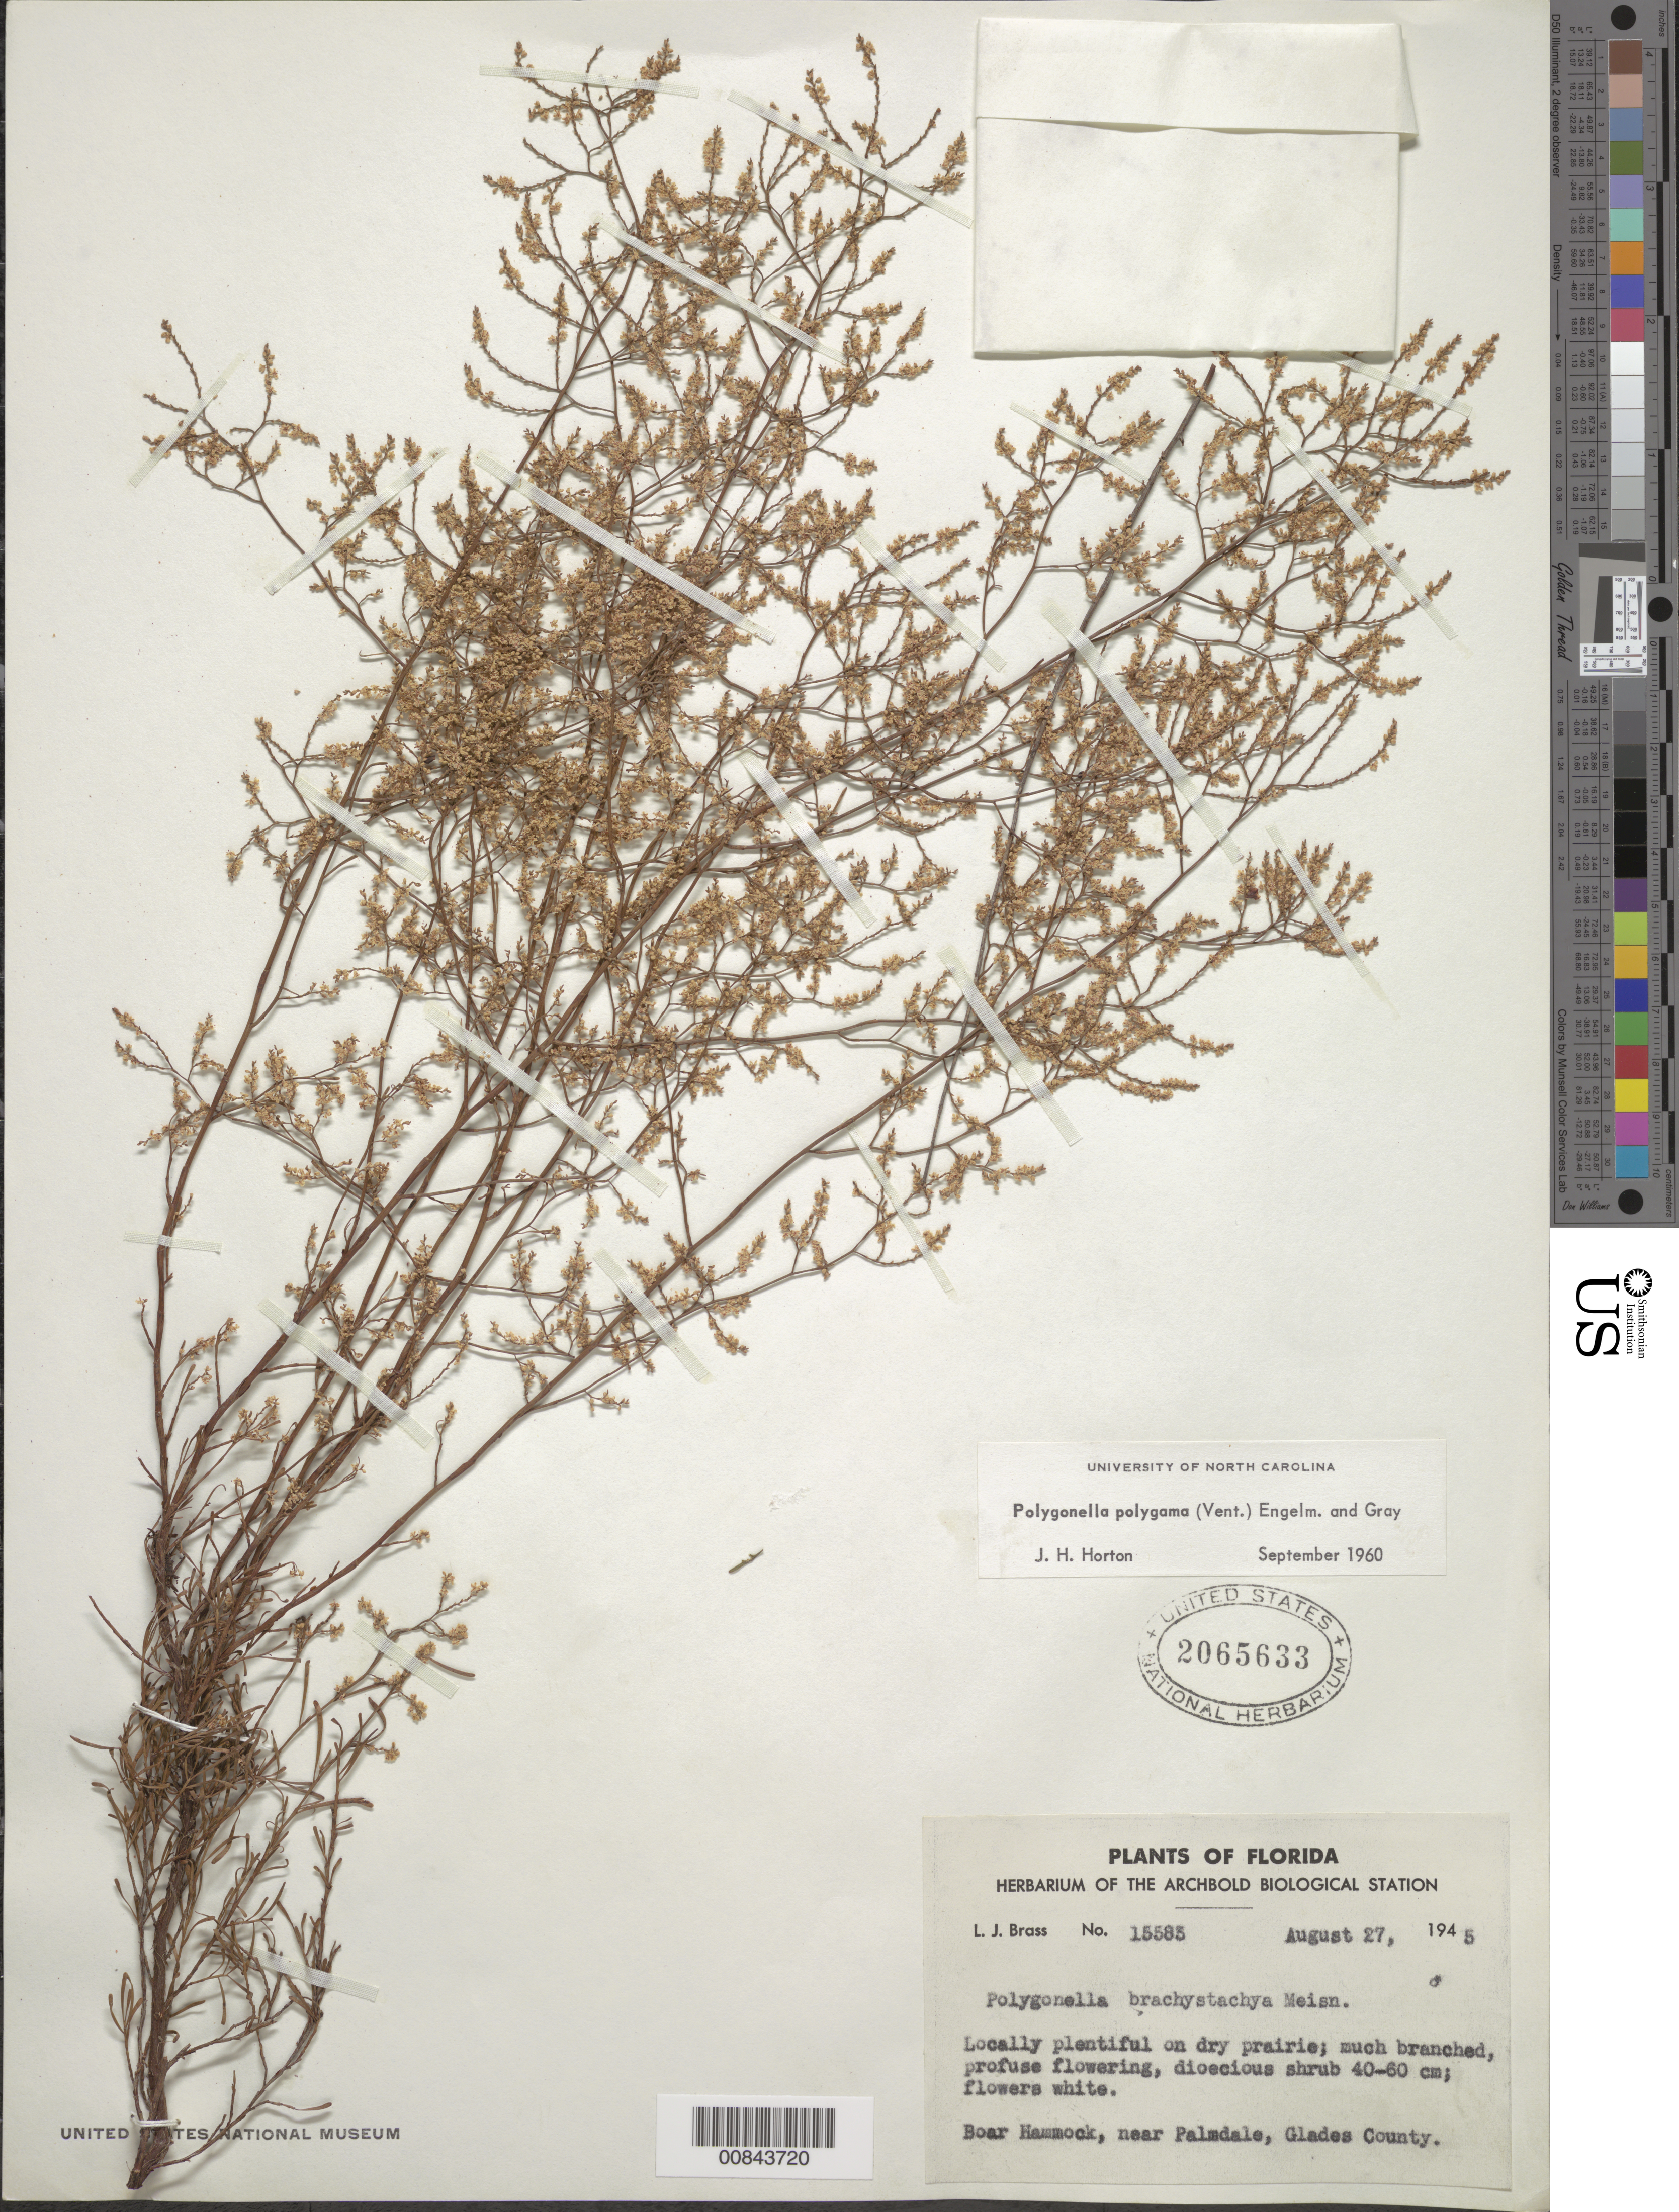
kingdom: Plantae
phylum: Tracheophyta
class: Magnoliopsida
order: Caryophyllales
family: Polygonaceae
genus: Polygonella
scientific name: Polygonella polygama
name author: (Vent.) Engelm. & A. Gray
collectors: L. J. Brass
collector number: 15583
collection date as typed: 27 Aug 1945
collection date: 1945-08-27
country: United States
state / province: Florida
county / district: Glades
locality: Boar Hammock, near Palmdale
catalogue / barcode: US 2065633